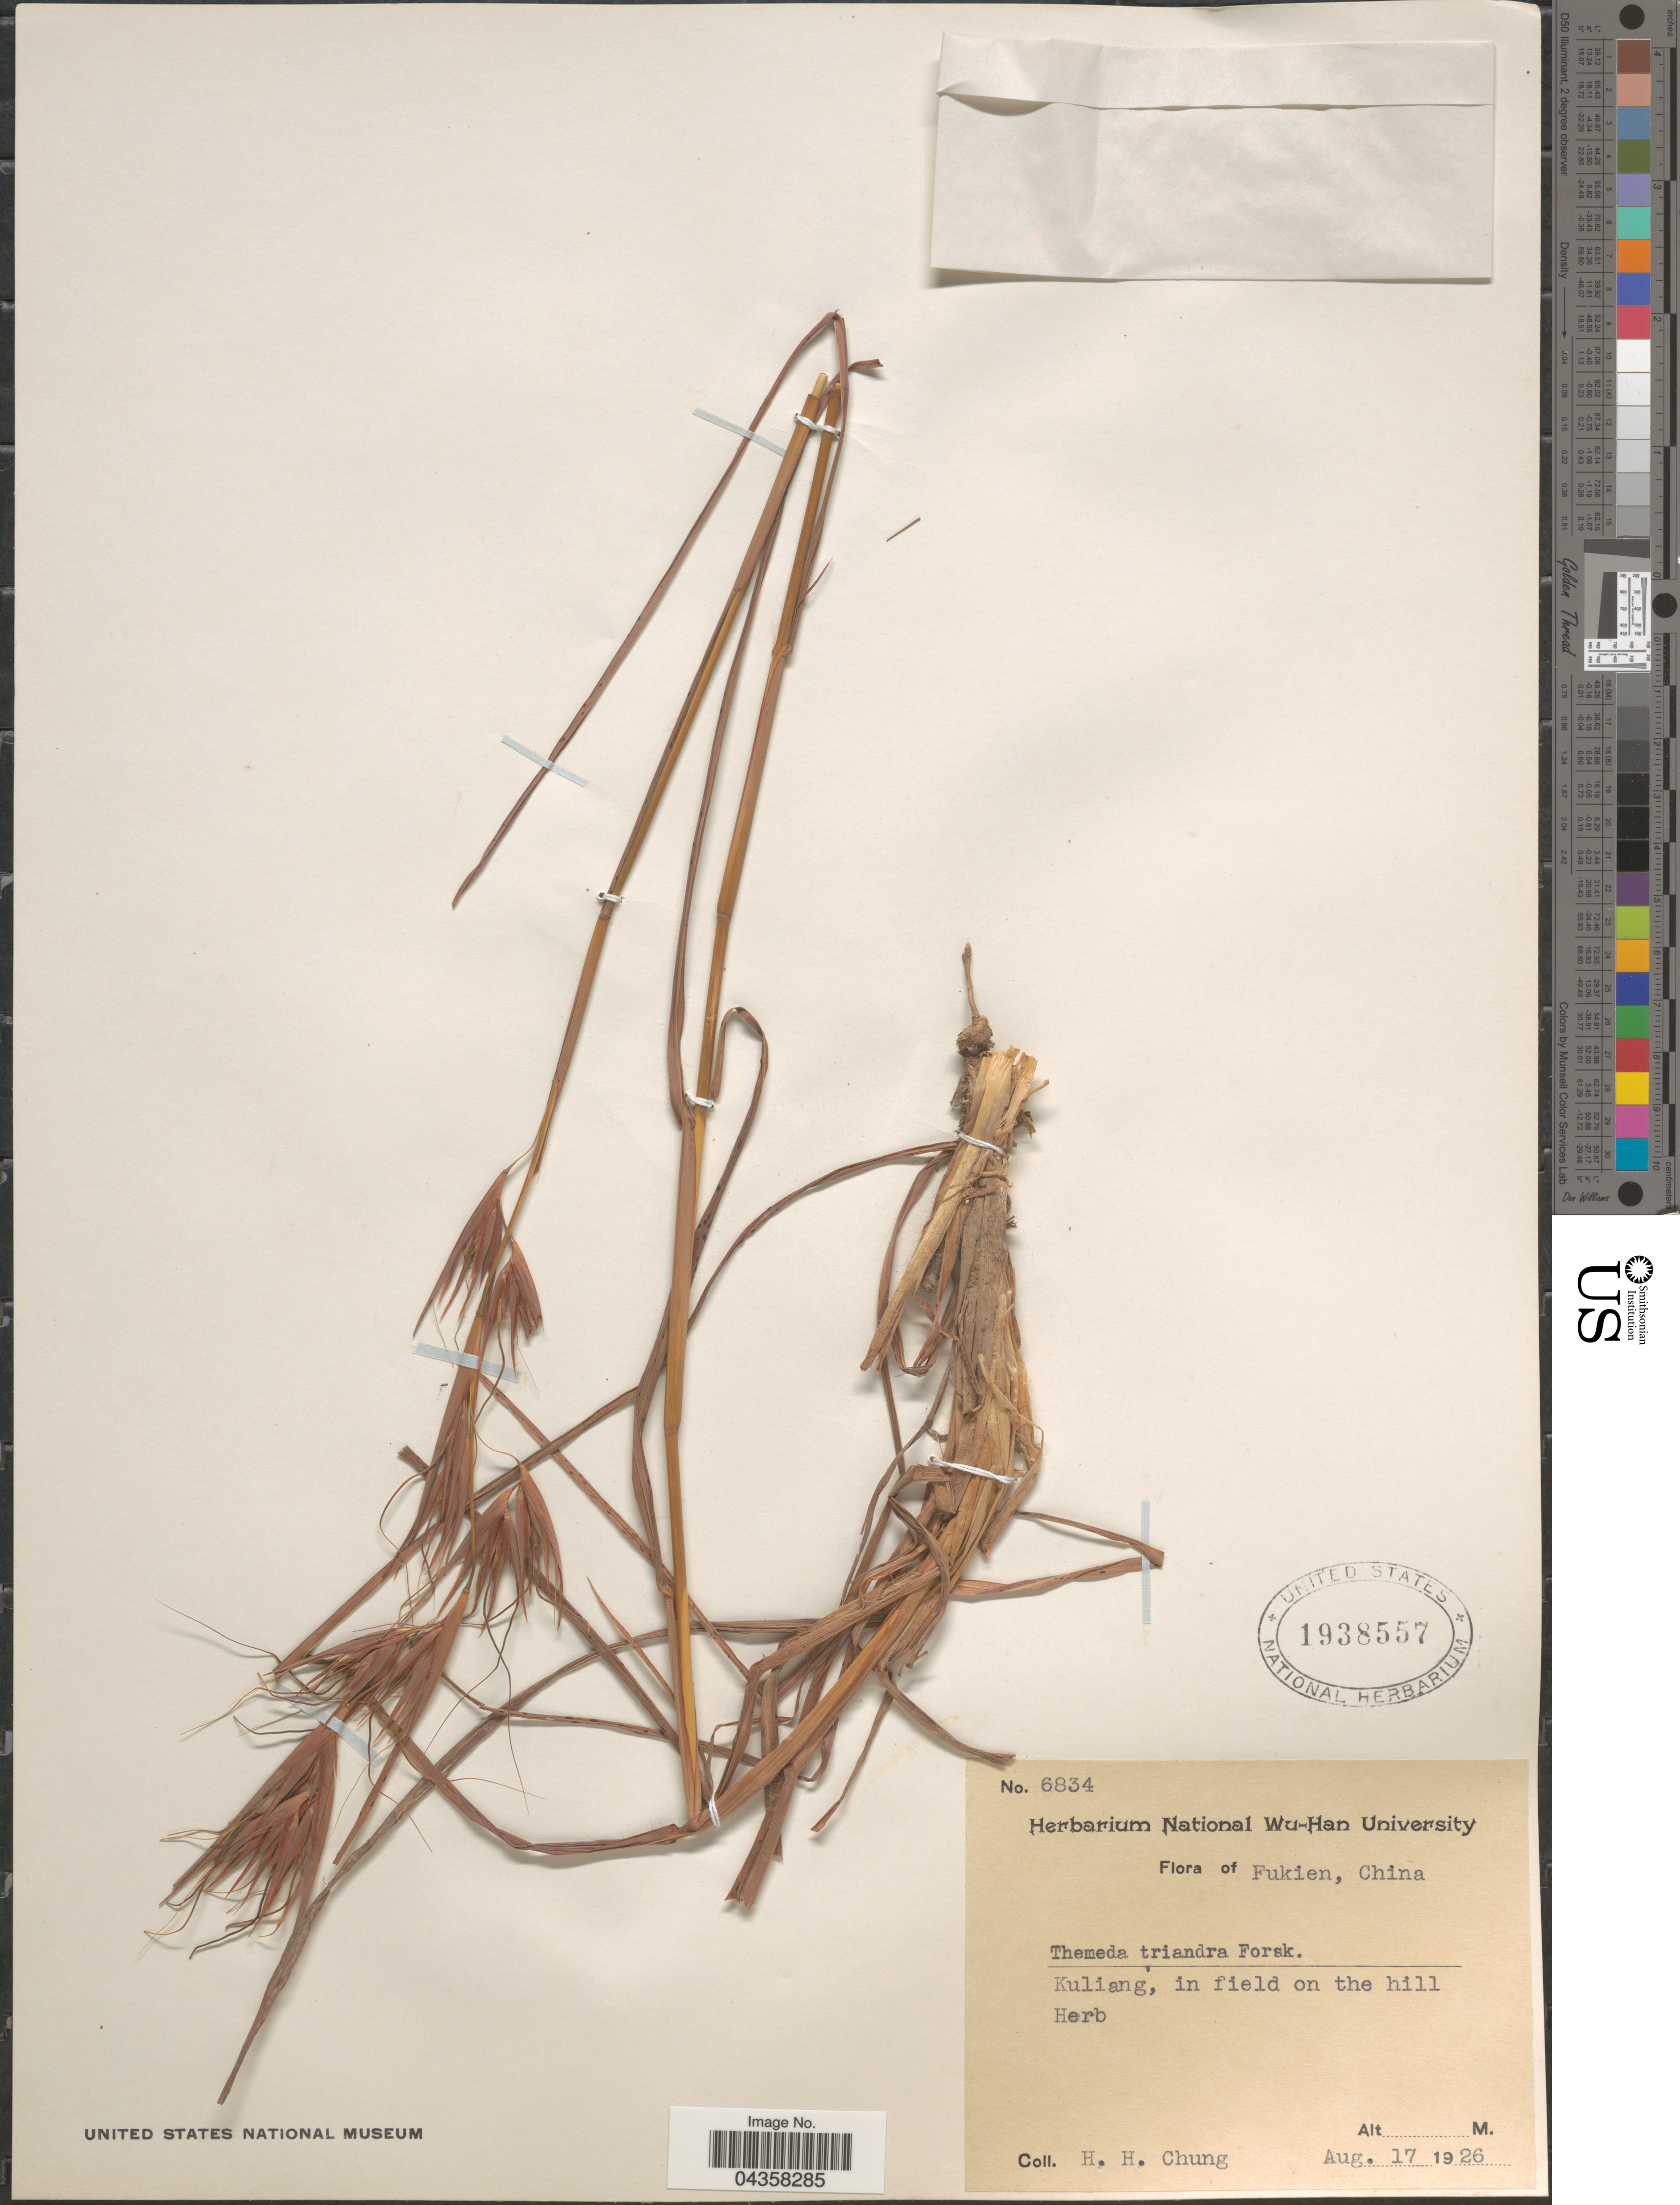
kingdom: Plantae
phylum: Tracheophyta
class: Liliopsida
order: Poales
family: Poaceae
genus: Themeda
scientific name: Themeda triandra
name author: Forssk.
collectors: H. Chung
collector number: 6834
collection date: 1926-08-17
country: China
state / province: Fujian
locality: Fukien. Kuliang, in field on the hill.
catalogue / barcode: US 1938557